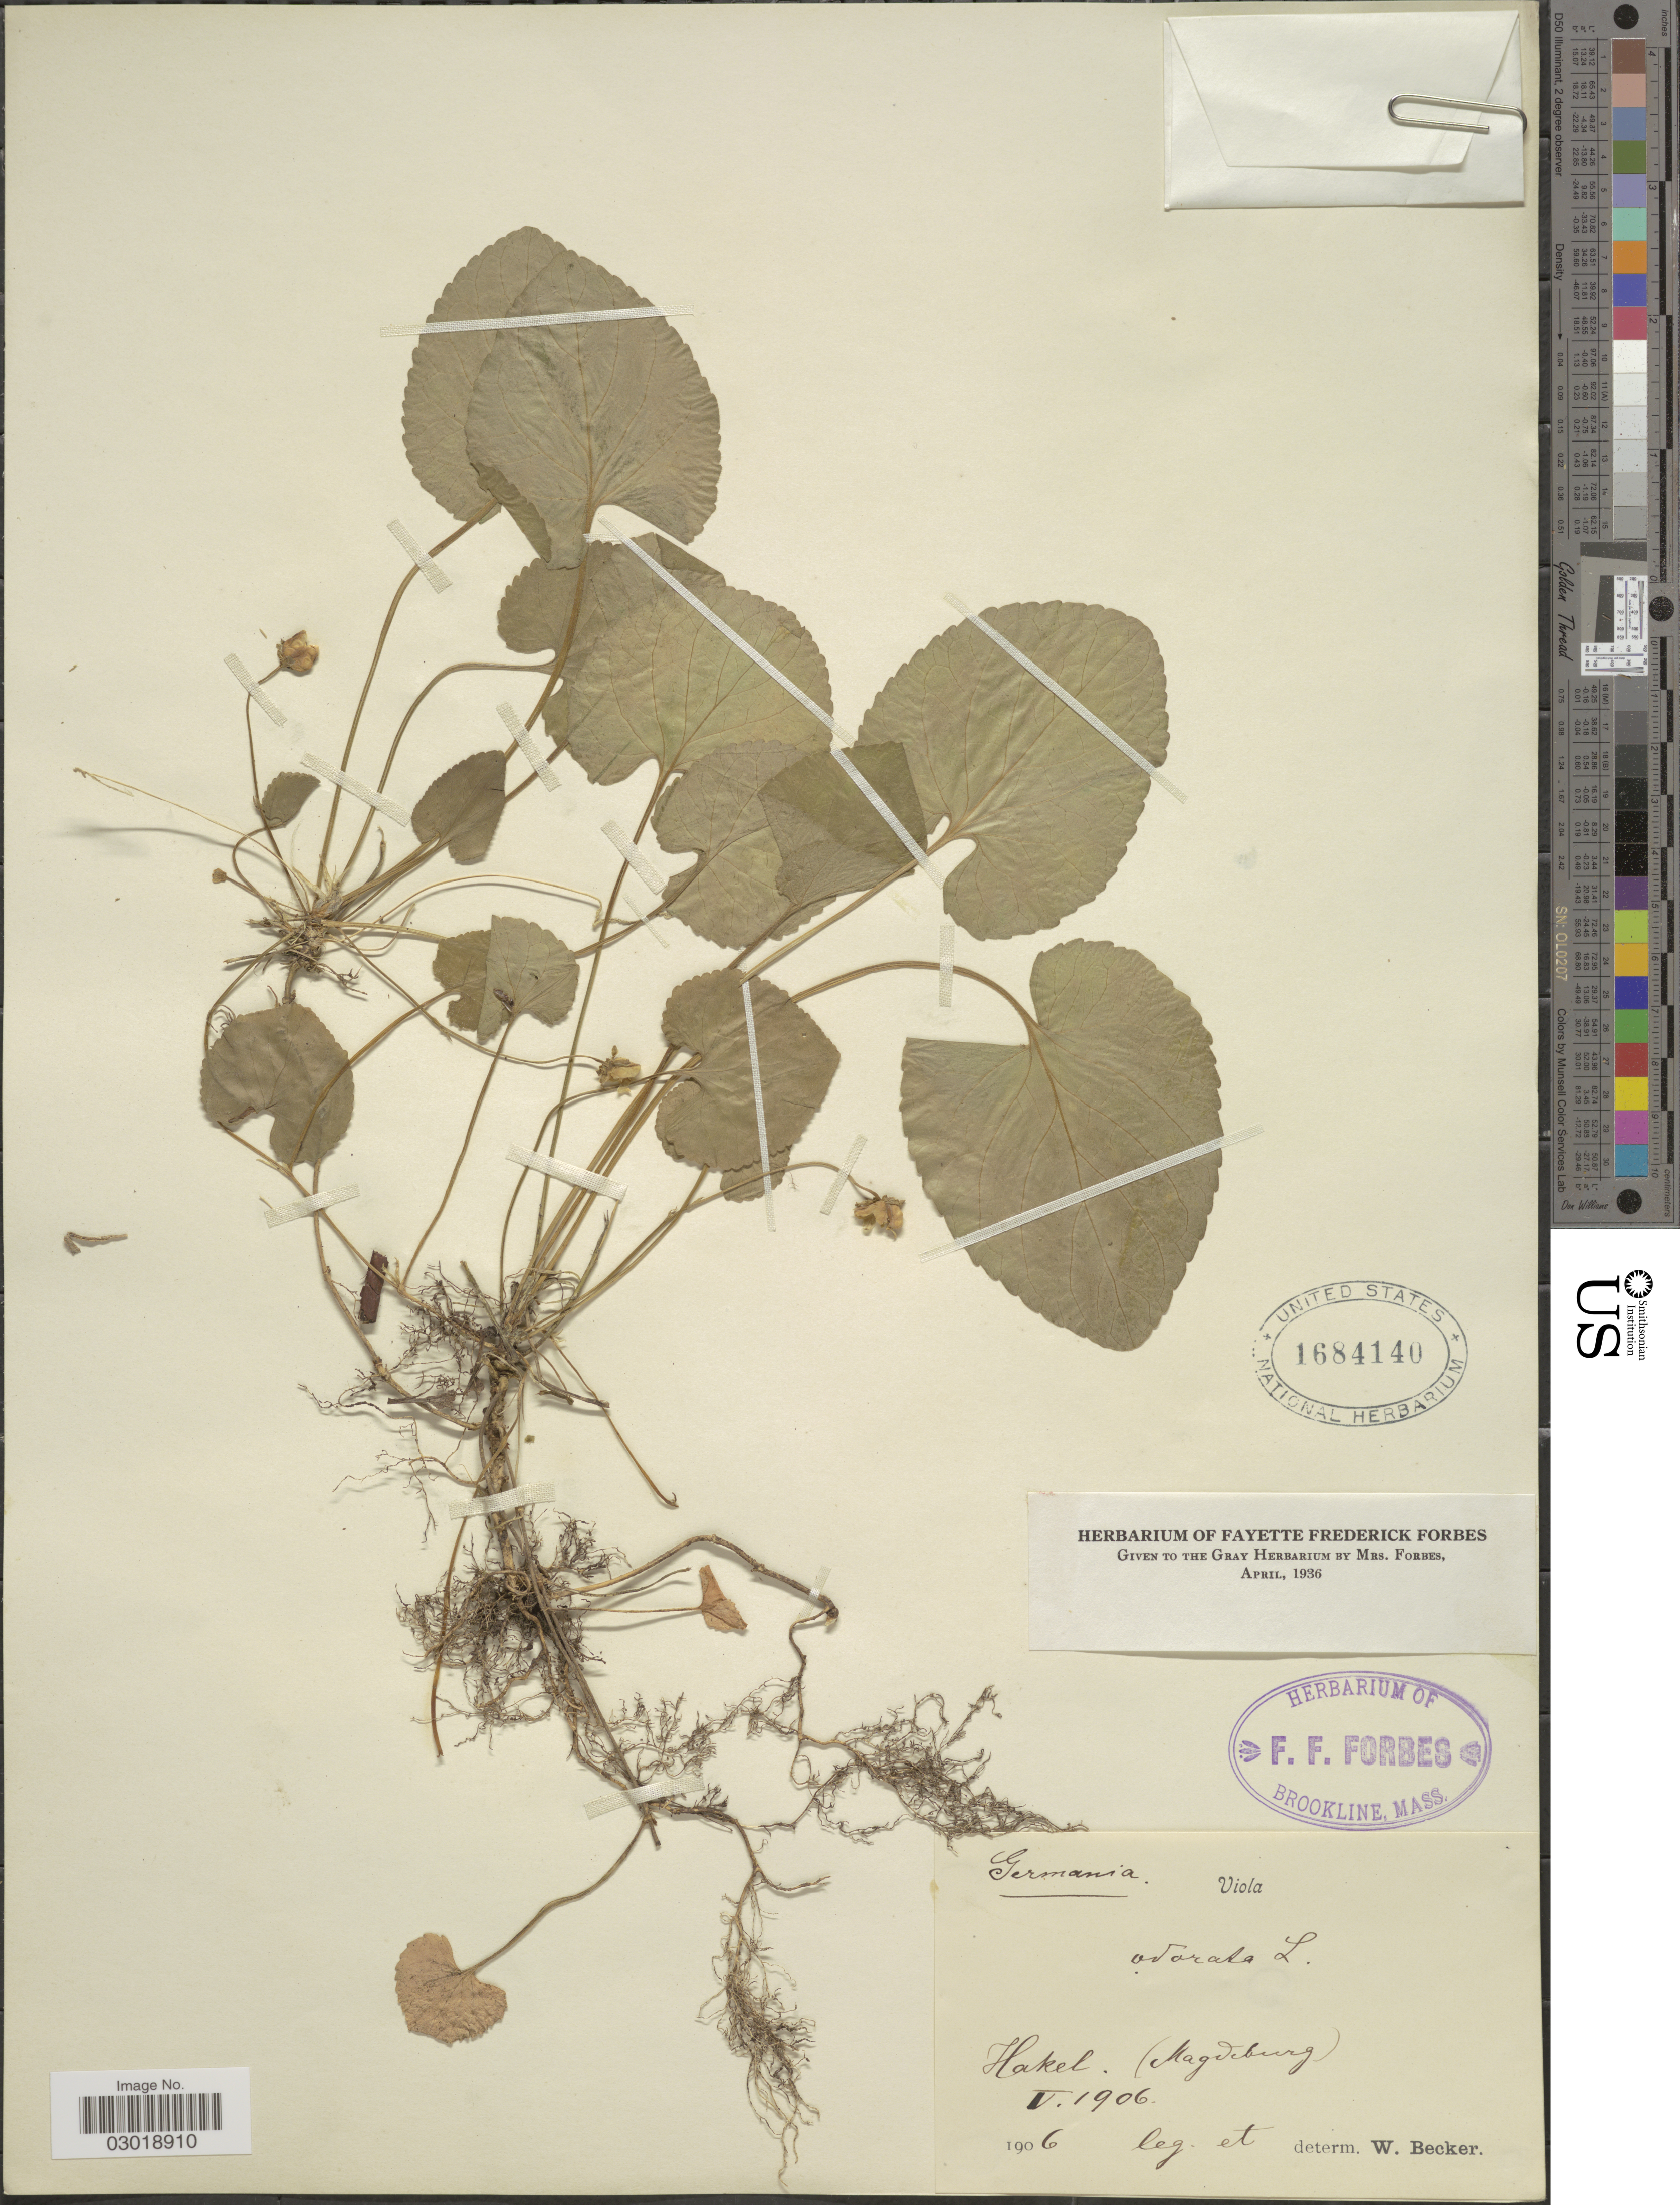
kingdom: Plantae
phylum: Tracheophyta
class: Magnoliopsida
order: Malpighiales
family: Violaceae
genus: Viola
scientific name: Viola odorata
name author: L.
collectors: W. Becker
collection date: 1906-05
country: Germany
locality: Hakel (Magdeburg).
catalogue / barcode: US 1684140